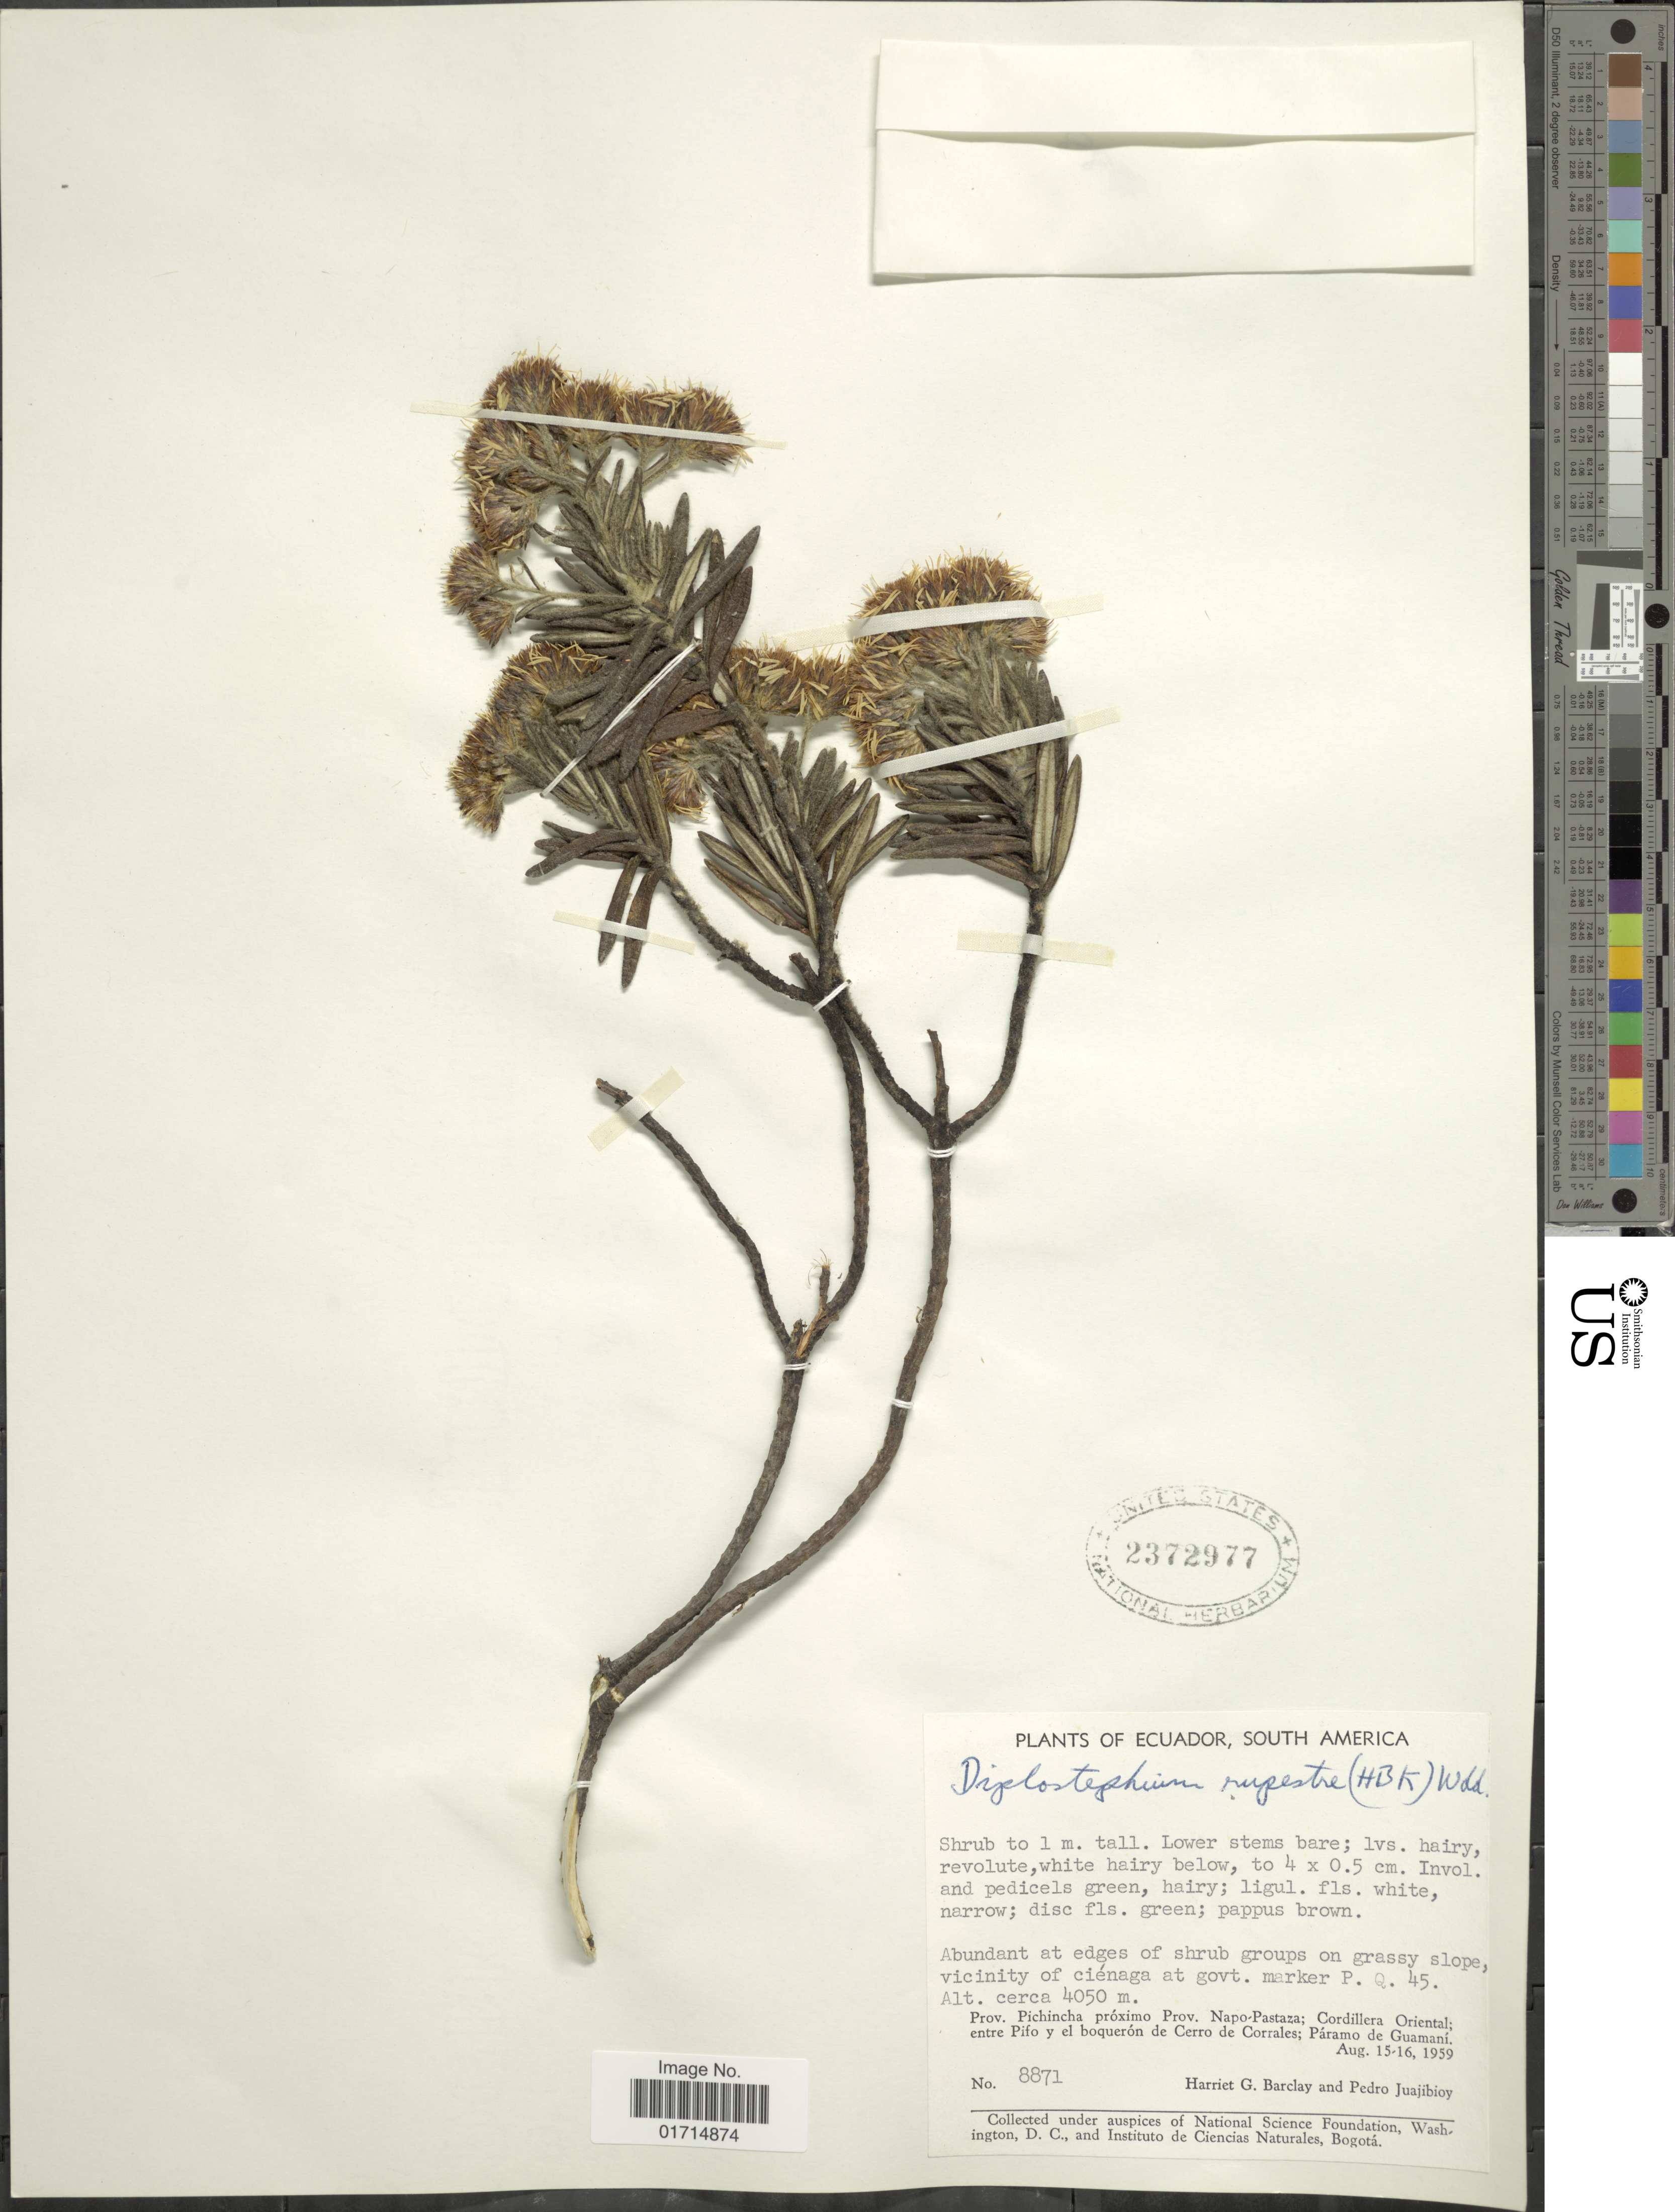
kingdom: Plantae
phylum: Tracheophyta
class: Magnoliopsida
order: Asterales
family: Asteraceae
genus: Diplostephium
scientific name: Diplostephium rupestre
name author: (Kunth) Wedd.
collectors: H. G. Barclay & P. Juajibioy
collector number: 8871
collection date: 1959-08-15/1959-08-16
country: Ecuador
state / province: Pichincha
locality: Ecuador, South America. Prov. Pichincha proximo Prov. Napo-Pastaza; Cordillera Oriental; entre Pifo y el boqueron de Cerro de Corrales; Paramo de Guamani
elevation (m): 4050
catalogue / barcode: US 2372977